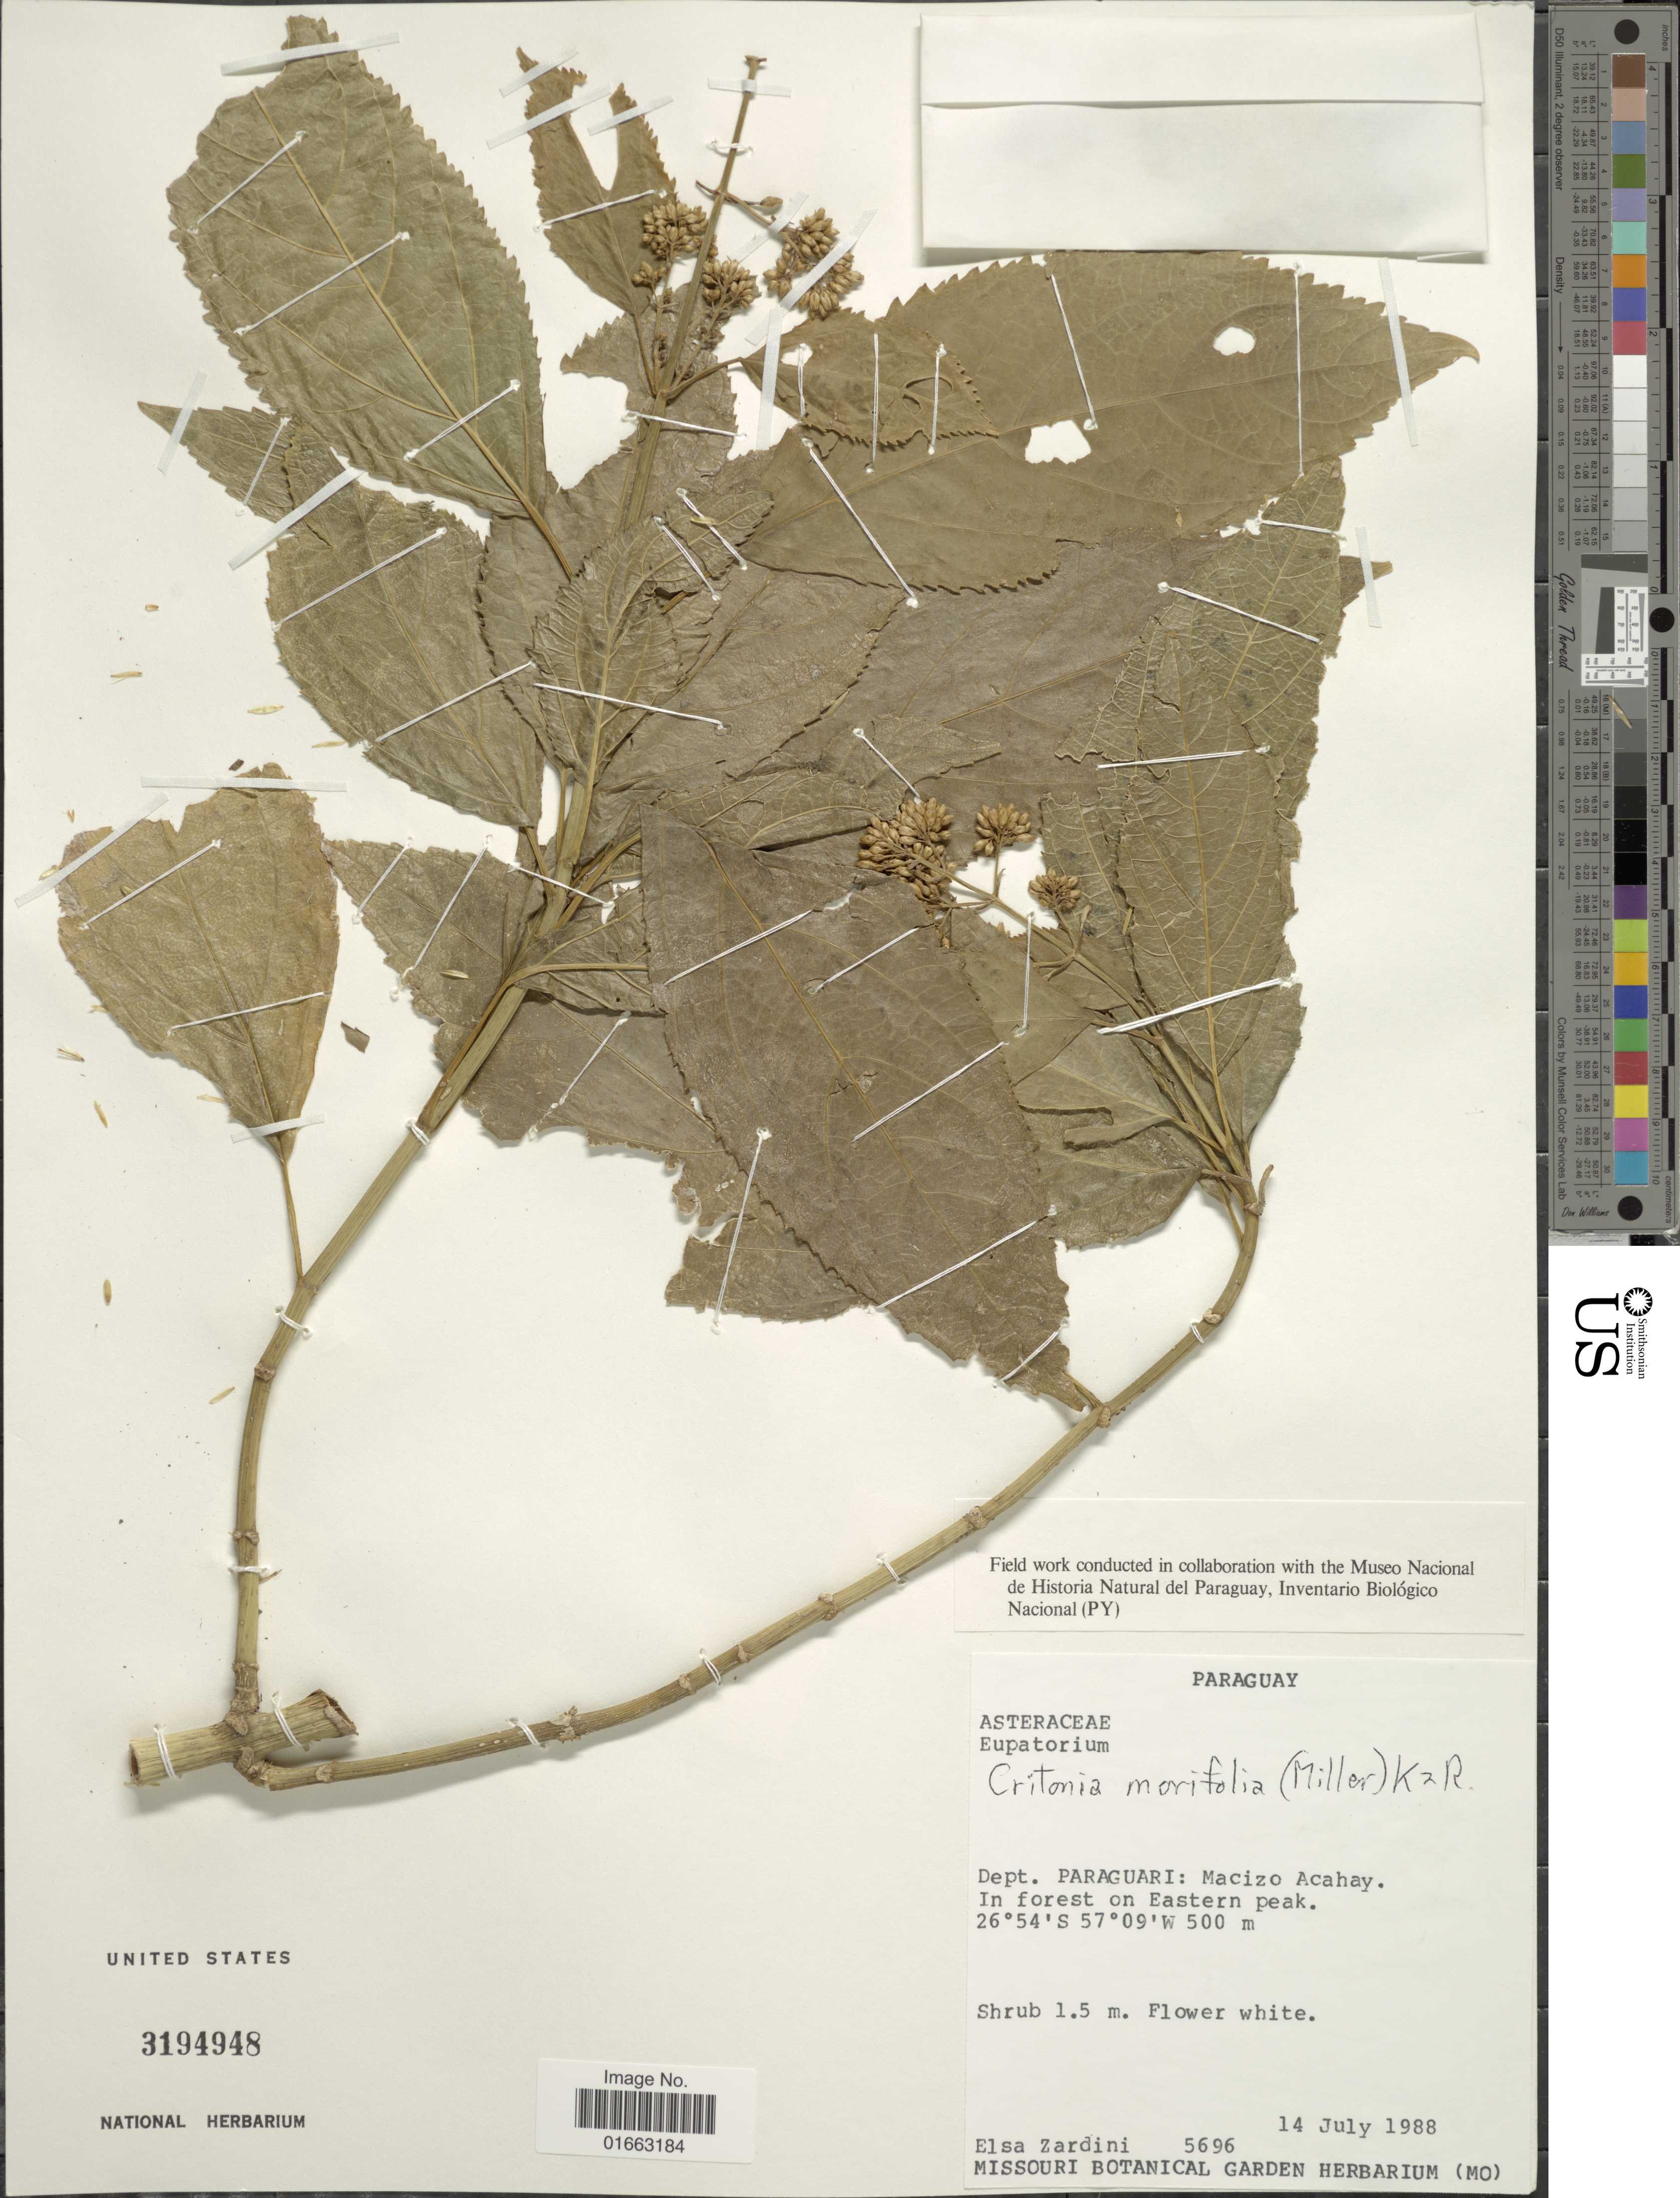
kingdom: Plantae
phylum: Tracheophyta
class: Magnoliopsida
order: Asterales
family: Asteraceae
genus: Critonia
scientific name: Critonia morifolia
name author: (Mill.) R.M. King & H. Rob.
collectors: E. M. Zardini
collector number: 5696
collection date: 1988-07-14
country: Paraguay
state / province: Paraguari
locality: Macizo Acahay, in forest on Eastern Peak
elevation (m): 500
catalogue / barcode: US 3194948